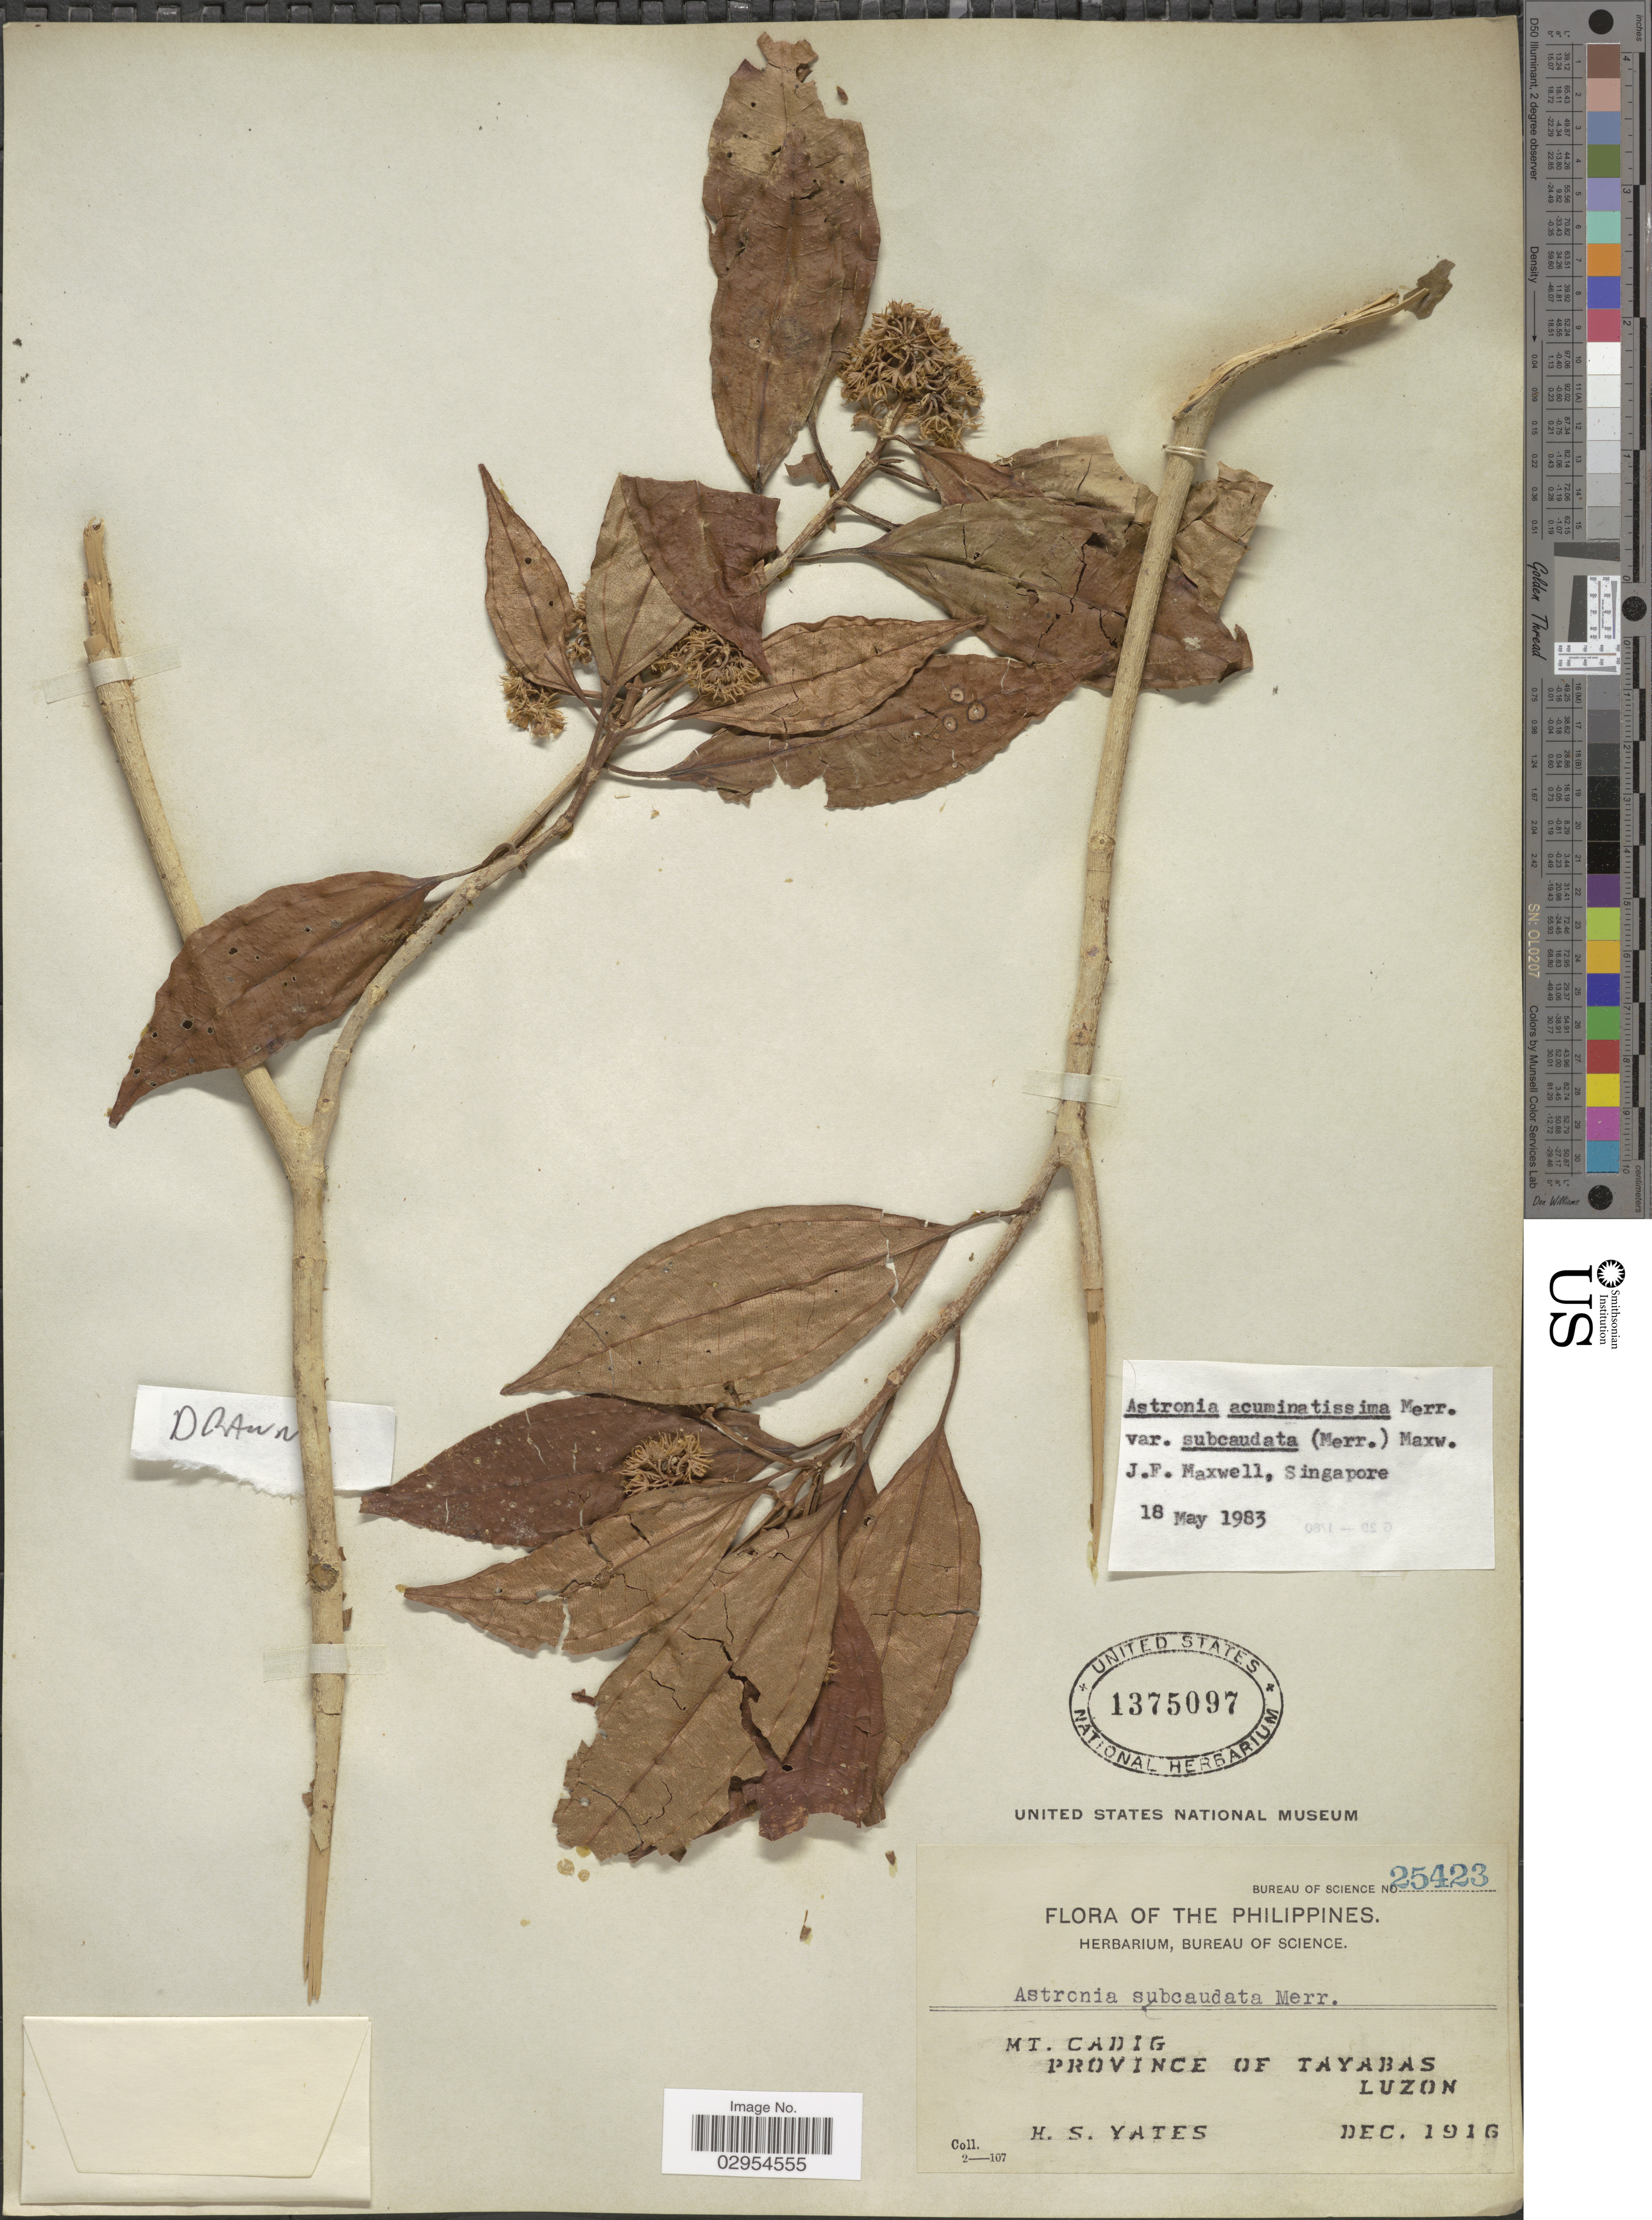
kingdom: Plantae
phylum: Tracheophyta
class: Magnoliopsida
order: Myrtales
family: Melastomataceae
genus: Astronia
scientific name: Astronia acuminatissima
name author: Merr.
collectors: H. S. Yates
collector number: Bureau of Science 25423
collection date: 1916-12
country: Philippines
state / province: Calabarzon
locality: Mt. Cadig. Province of Tayabas. Luzon.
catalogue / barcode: US 1375097